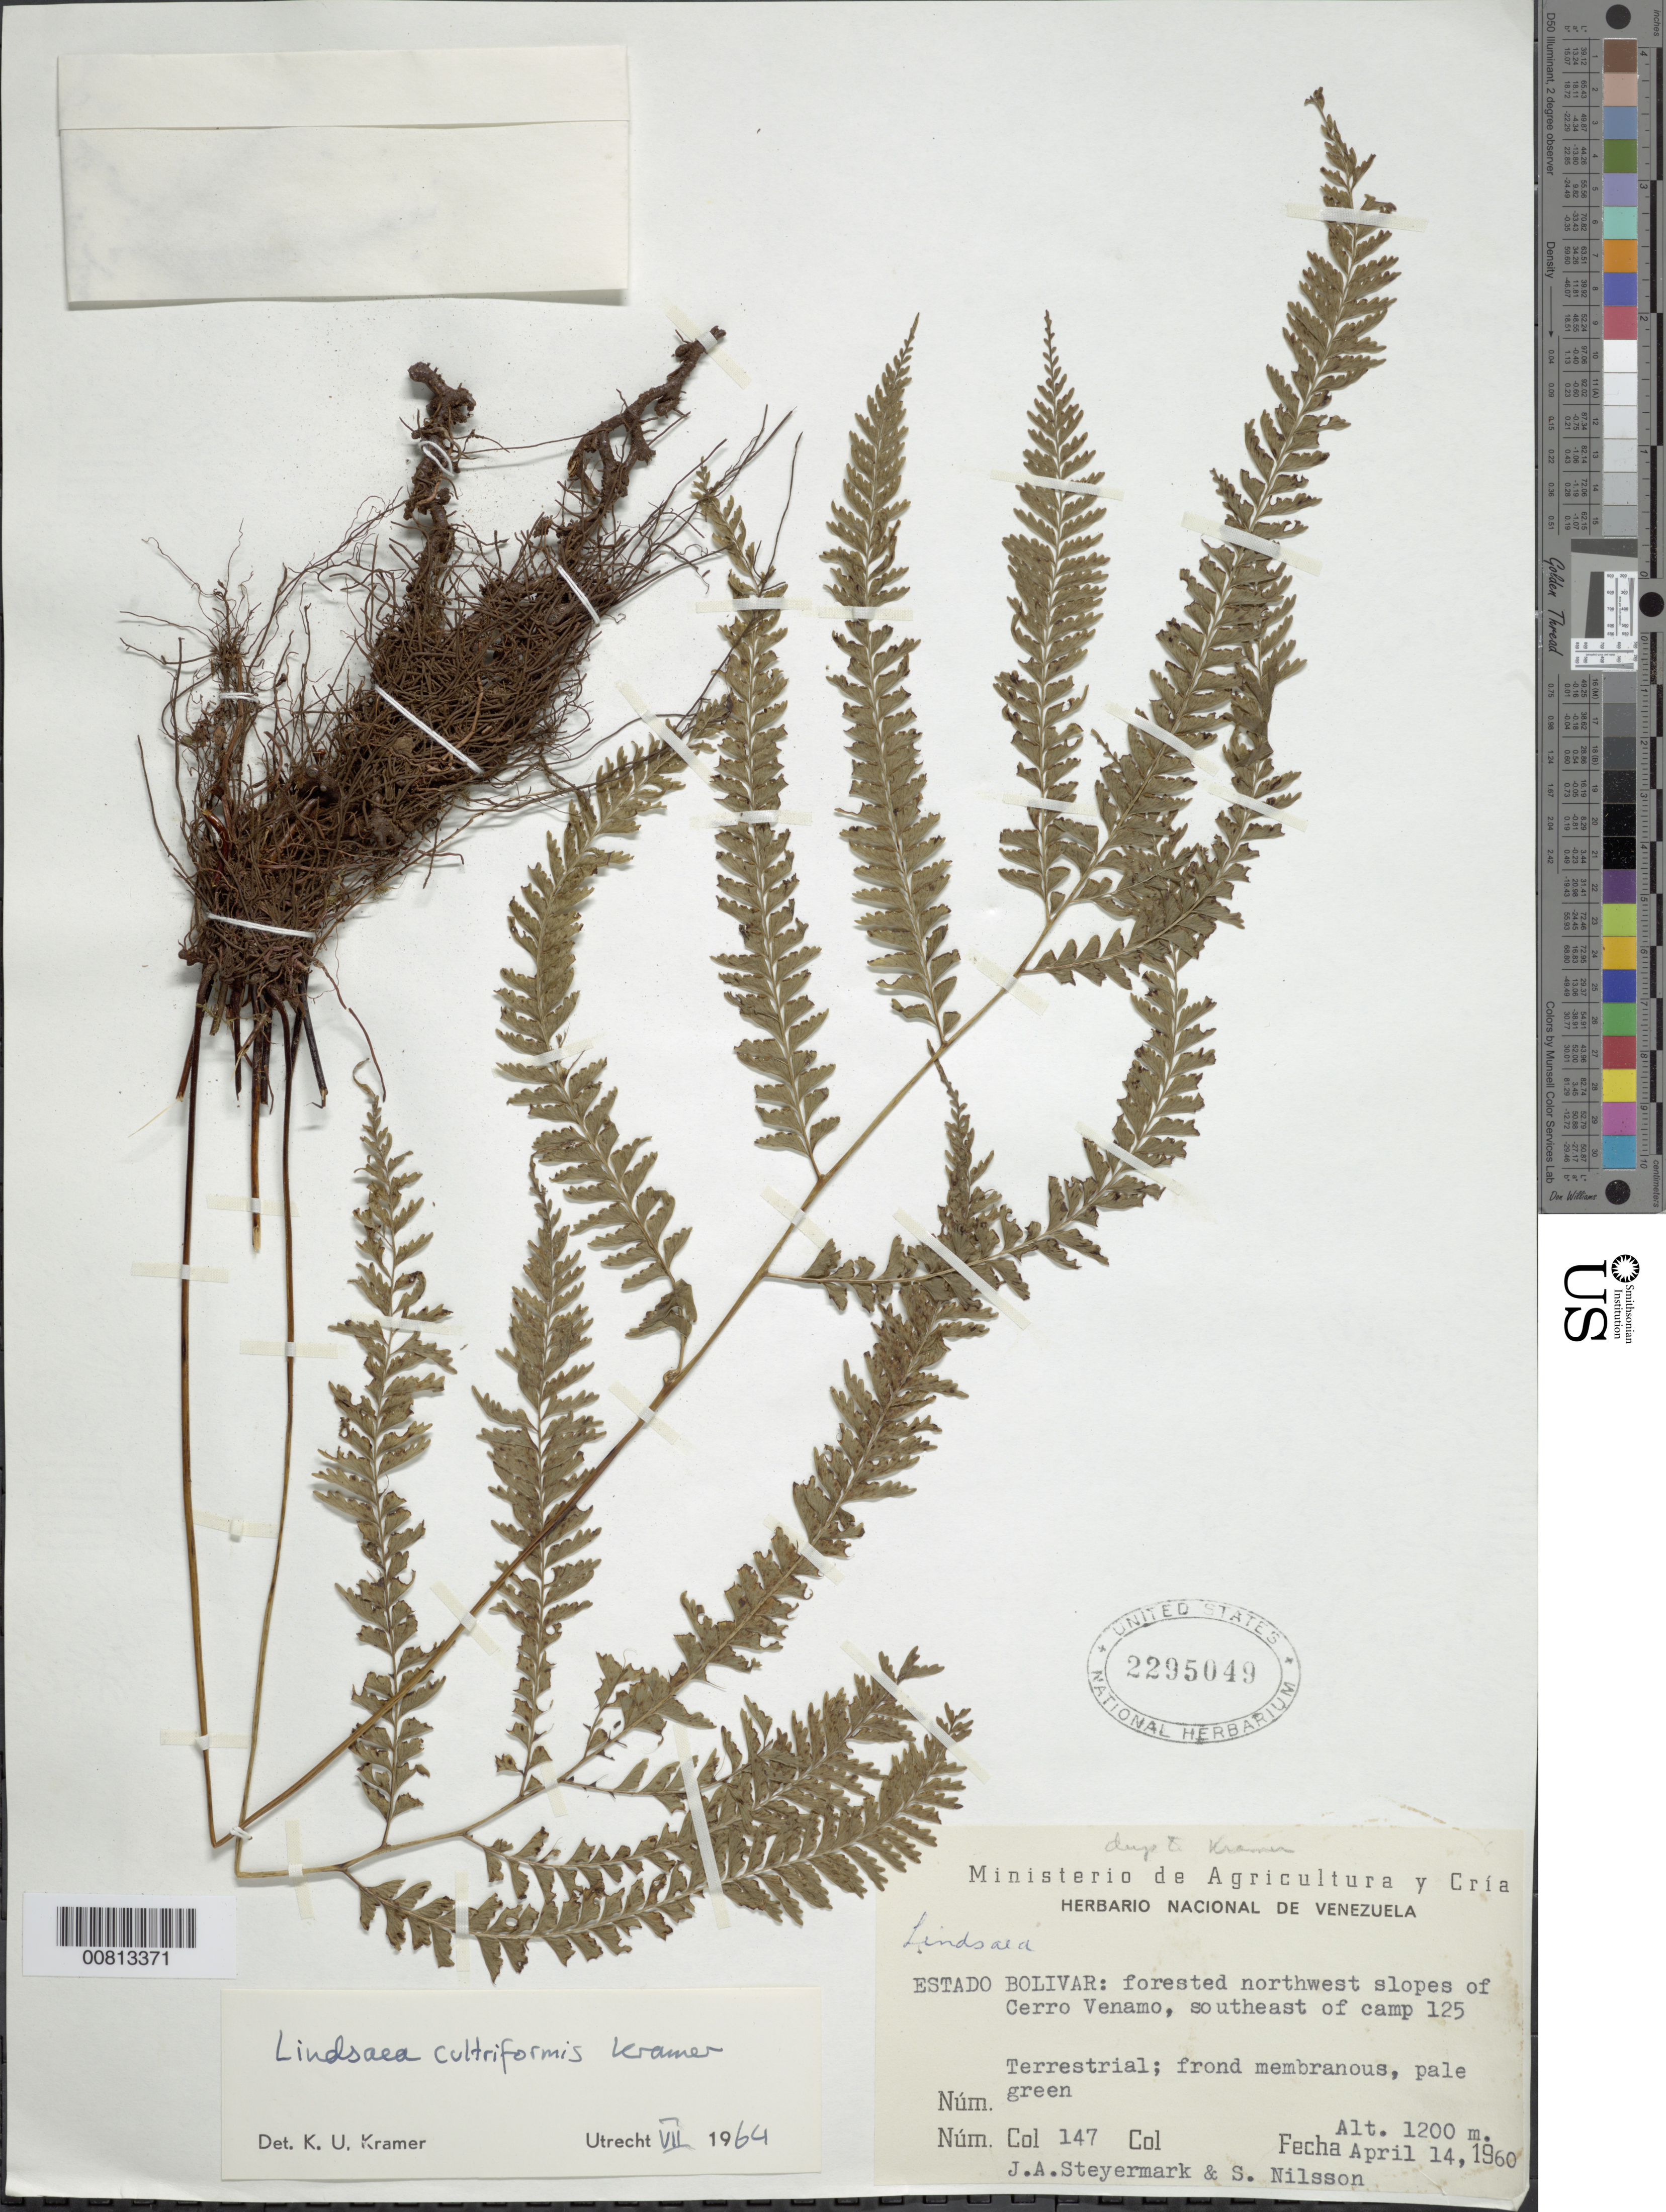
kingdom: Plantae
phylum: Tracheophyta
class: Polypodiopsida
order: Polypodiales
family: Lindsaeaceae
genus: Lindsaea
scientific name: Lindsaea cultriformis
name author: K.U. Kramer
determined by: Kramer, K. U.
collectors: J. Steyermark & S. Nilsson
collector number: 60 147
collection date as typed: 14-Apr-60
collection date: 1960-04-14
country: Venezuela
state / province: Bolívar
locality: Cerro Venamo, NW slopes, SE of campamento 125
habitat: Forested NW slopes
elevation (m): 1200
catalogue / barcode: US 2295049